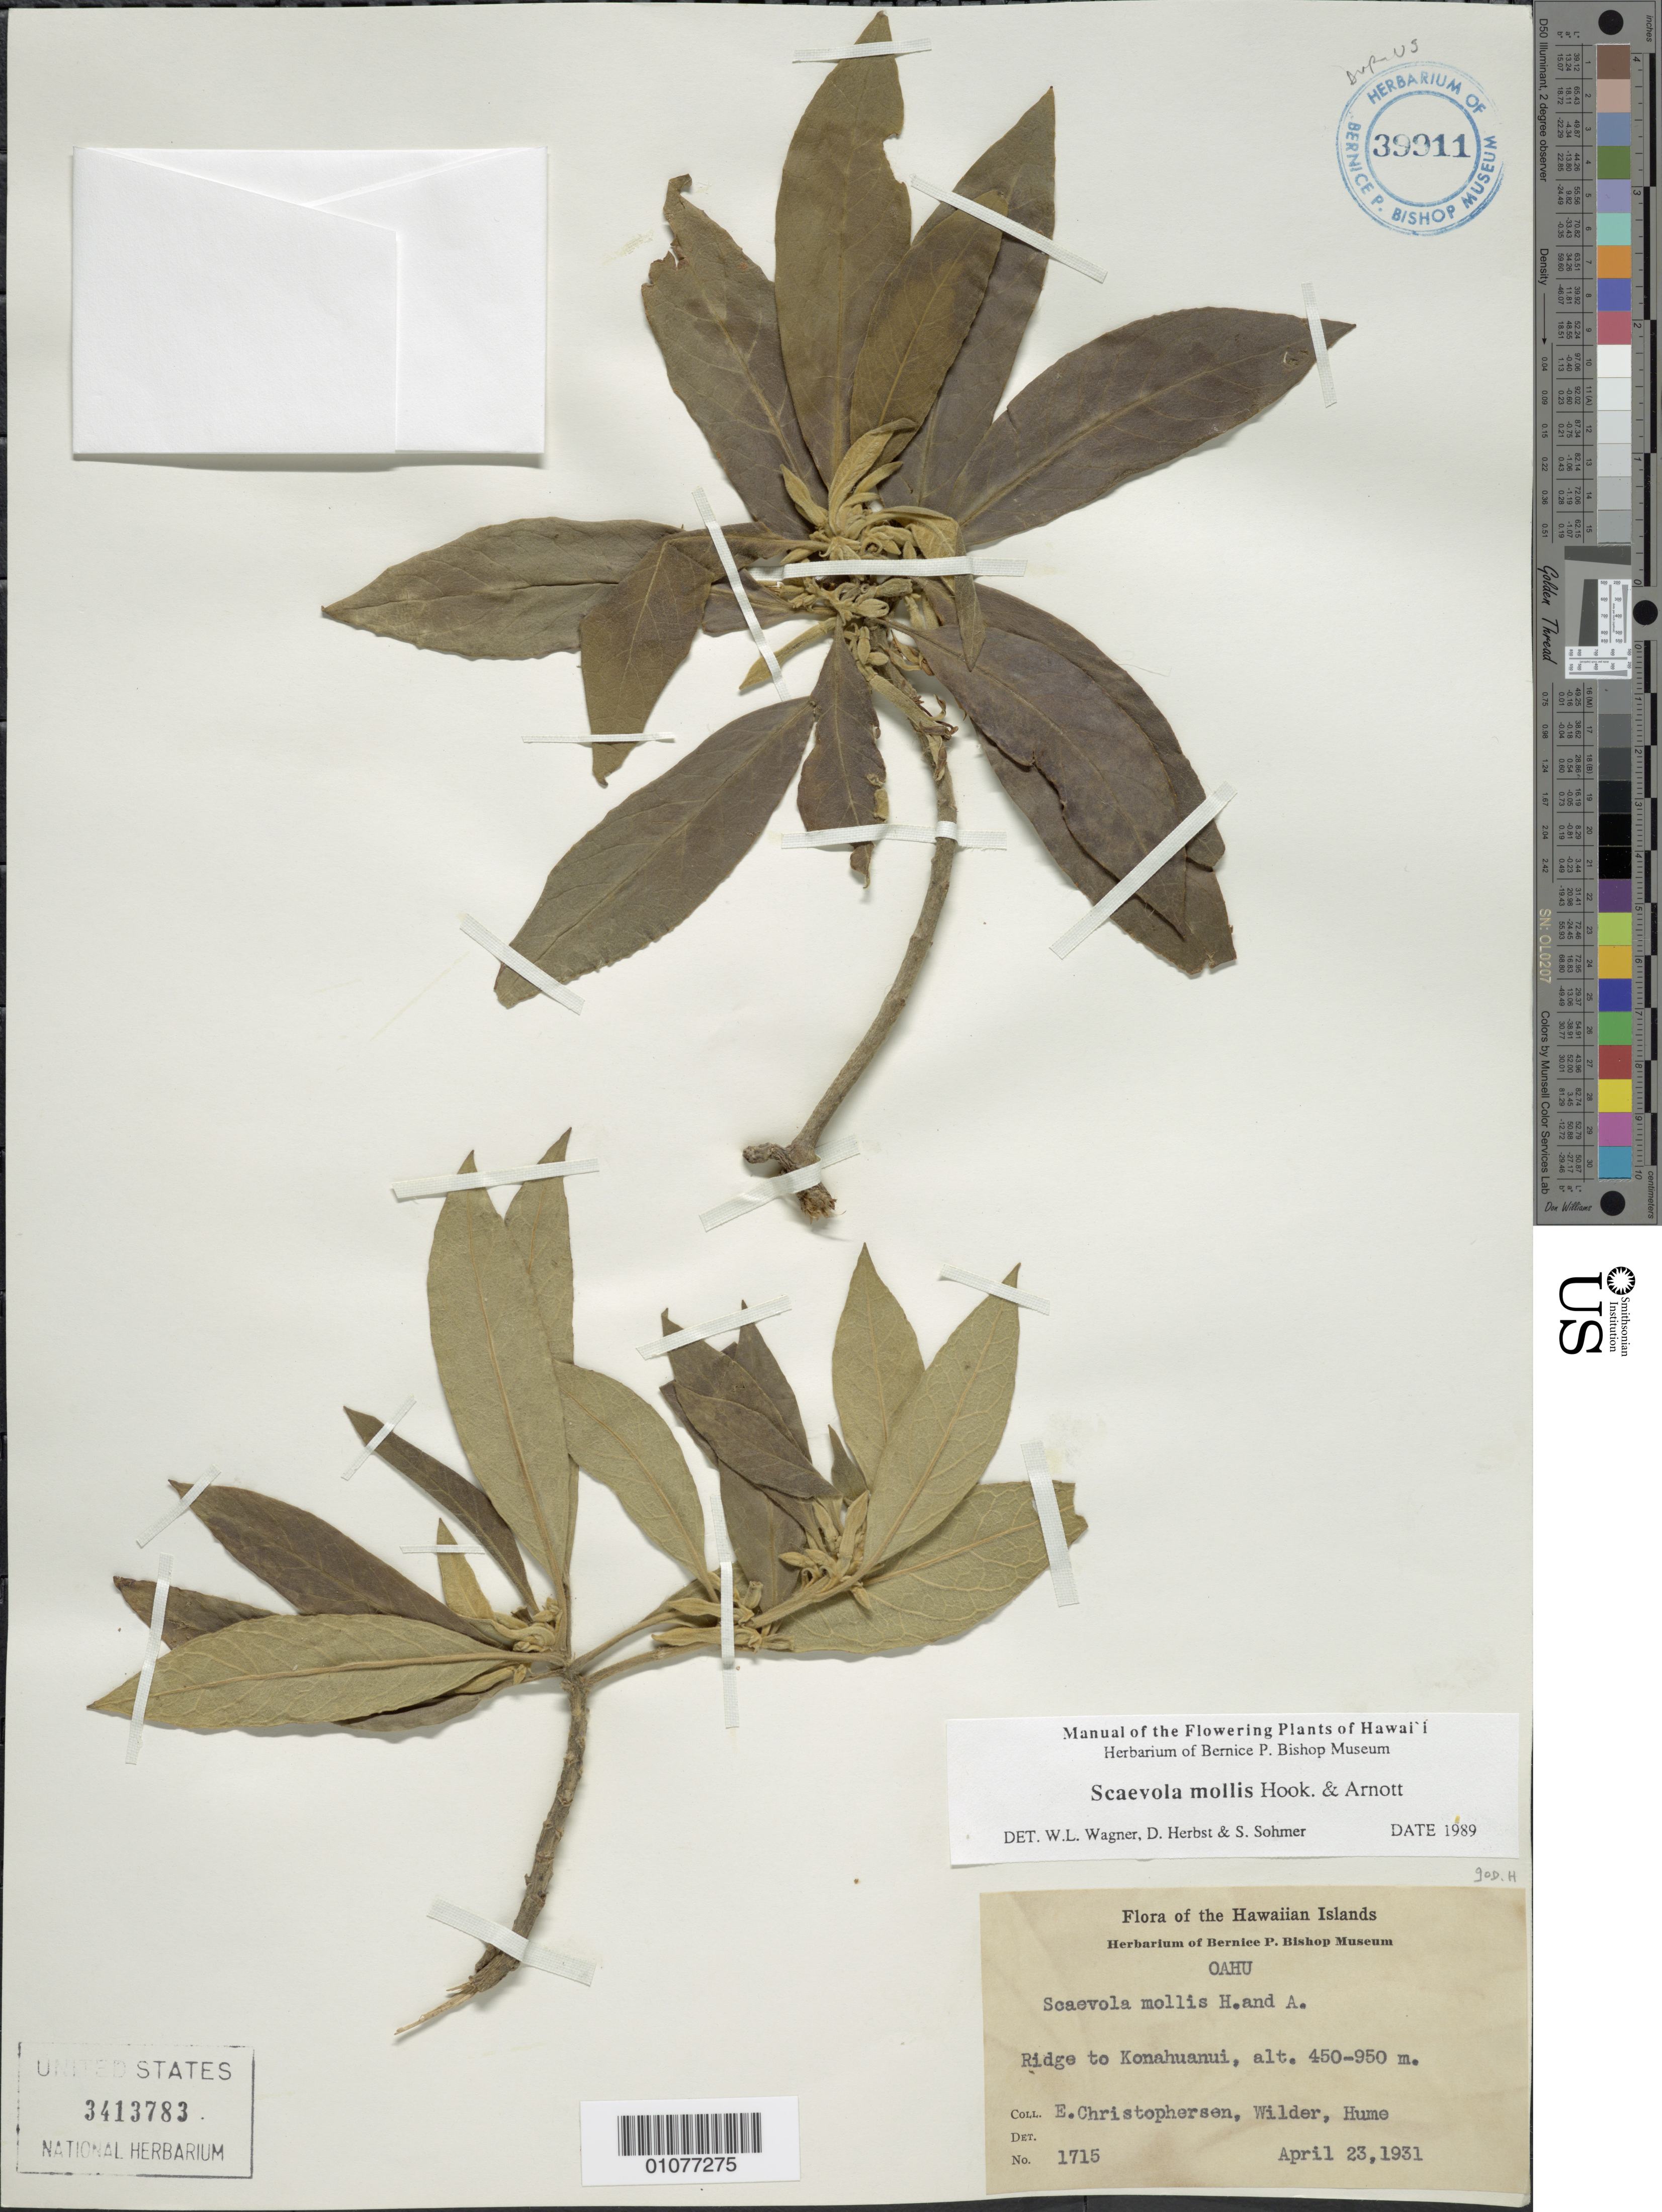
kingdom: Plantae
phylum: Tracheophyta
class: Magnoliopsida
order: Asterales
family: Goodeniaceae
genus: Scaevola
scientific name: Scaevola mollis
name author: Hook. & Arn.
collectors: E. Christophersen & H. Wilder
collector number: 1715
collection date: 1931-04-23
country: United States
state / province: Hawaii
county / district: Hawaii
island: Oahu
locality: ridge to Konahuanui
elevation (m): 450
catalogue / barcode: US 3413783